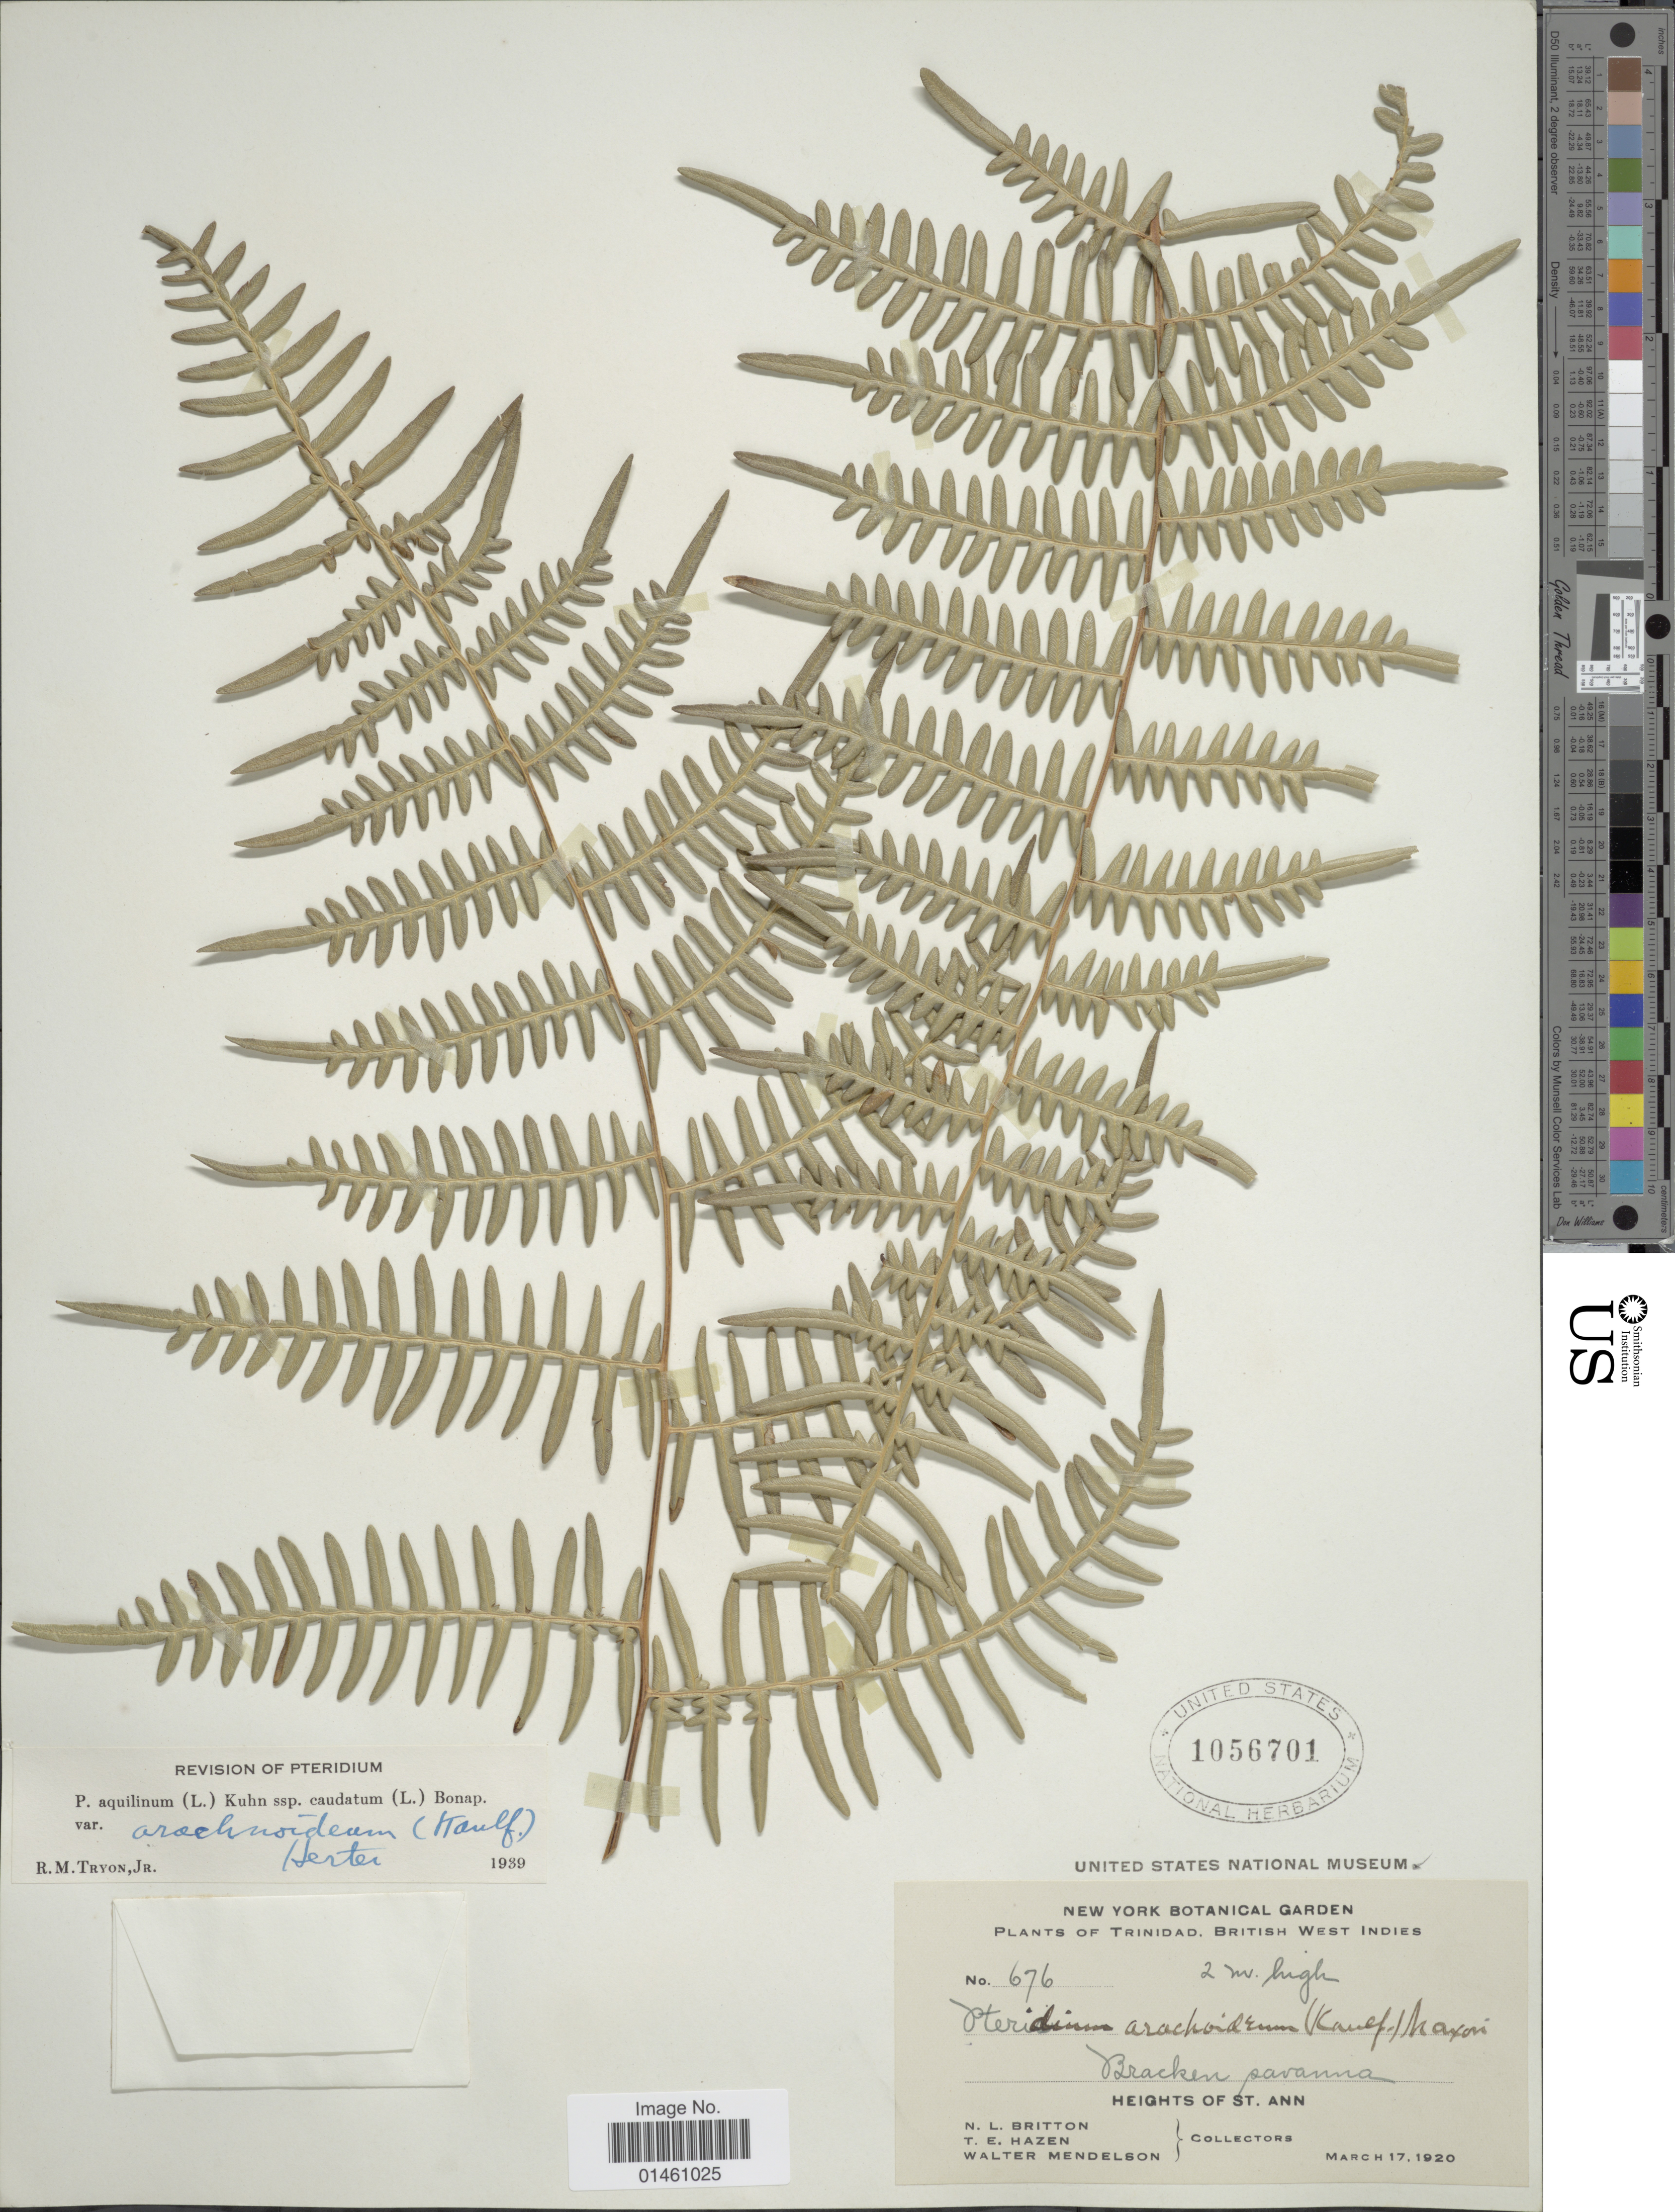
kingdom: Plantae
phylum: Tracheophyta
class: Polypodiopsida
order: Polypodiales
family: Dennstaedtiaceae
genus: Pteridium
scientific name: Pteridium aquilinum var. arachnoideum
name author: (Kaulf.) Herter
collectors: N. Britton, T. E. Hazen & W. Mendelson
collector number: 676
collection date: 1920-03-17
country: Trinidad and Tobago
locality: Trinidad, British West Indies, Bracken savanna, Heights of St. Ann.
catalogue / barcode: US 1056701